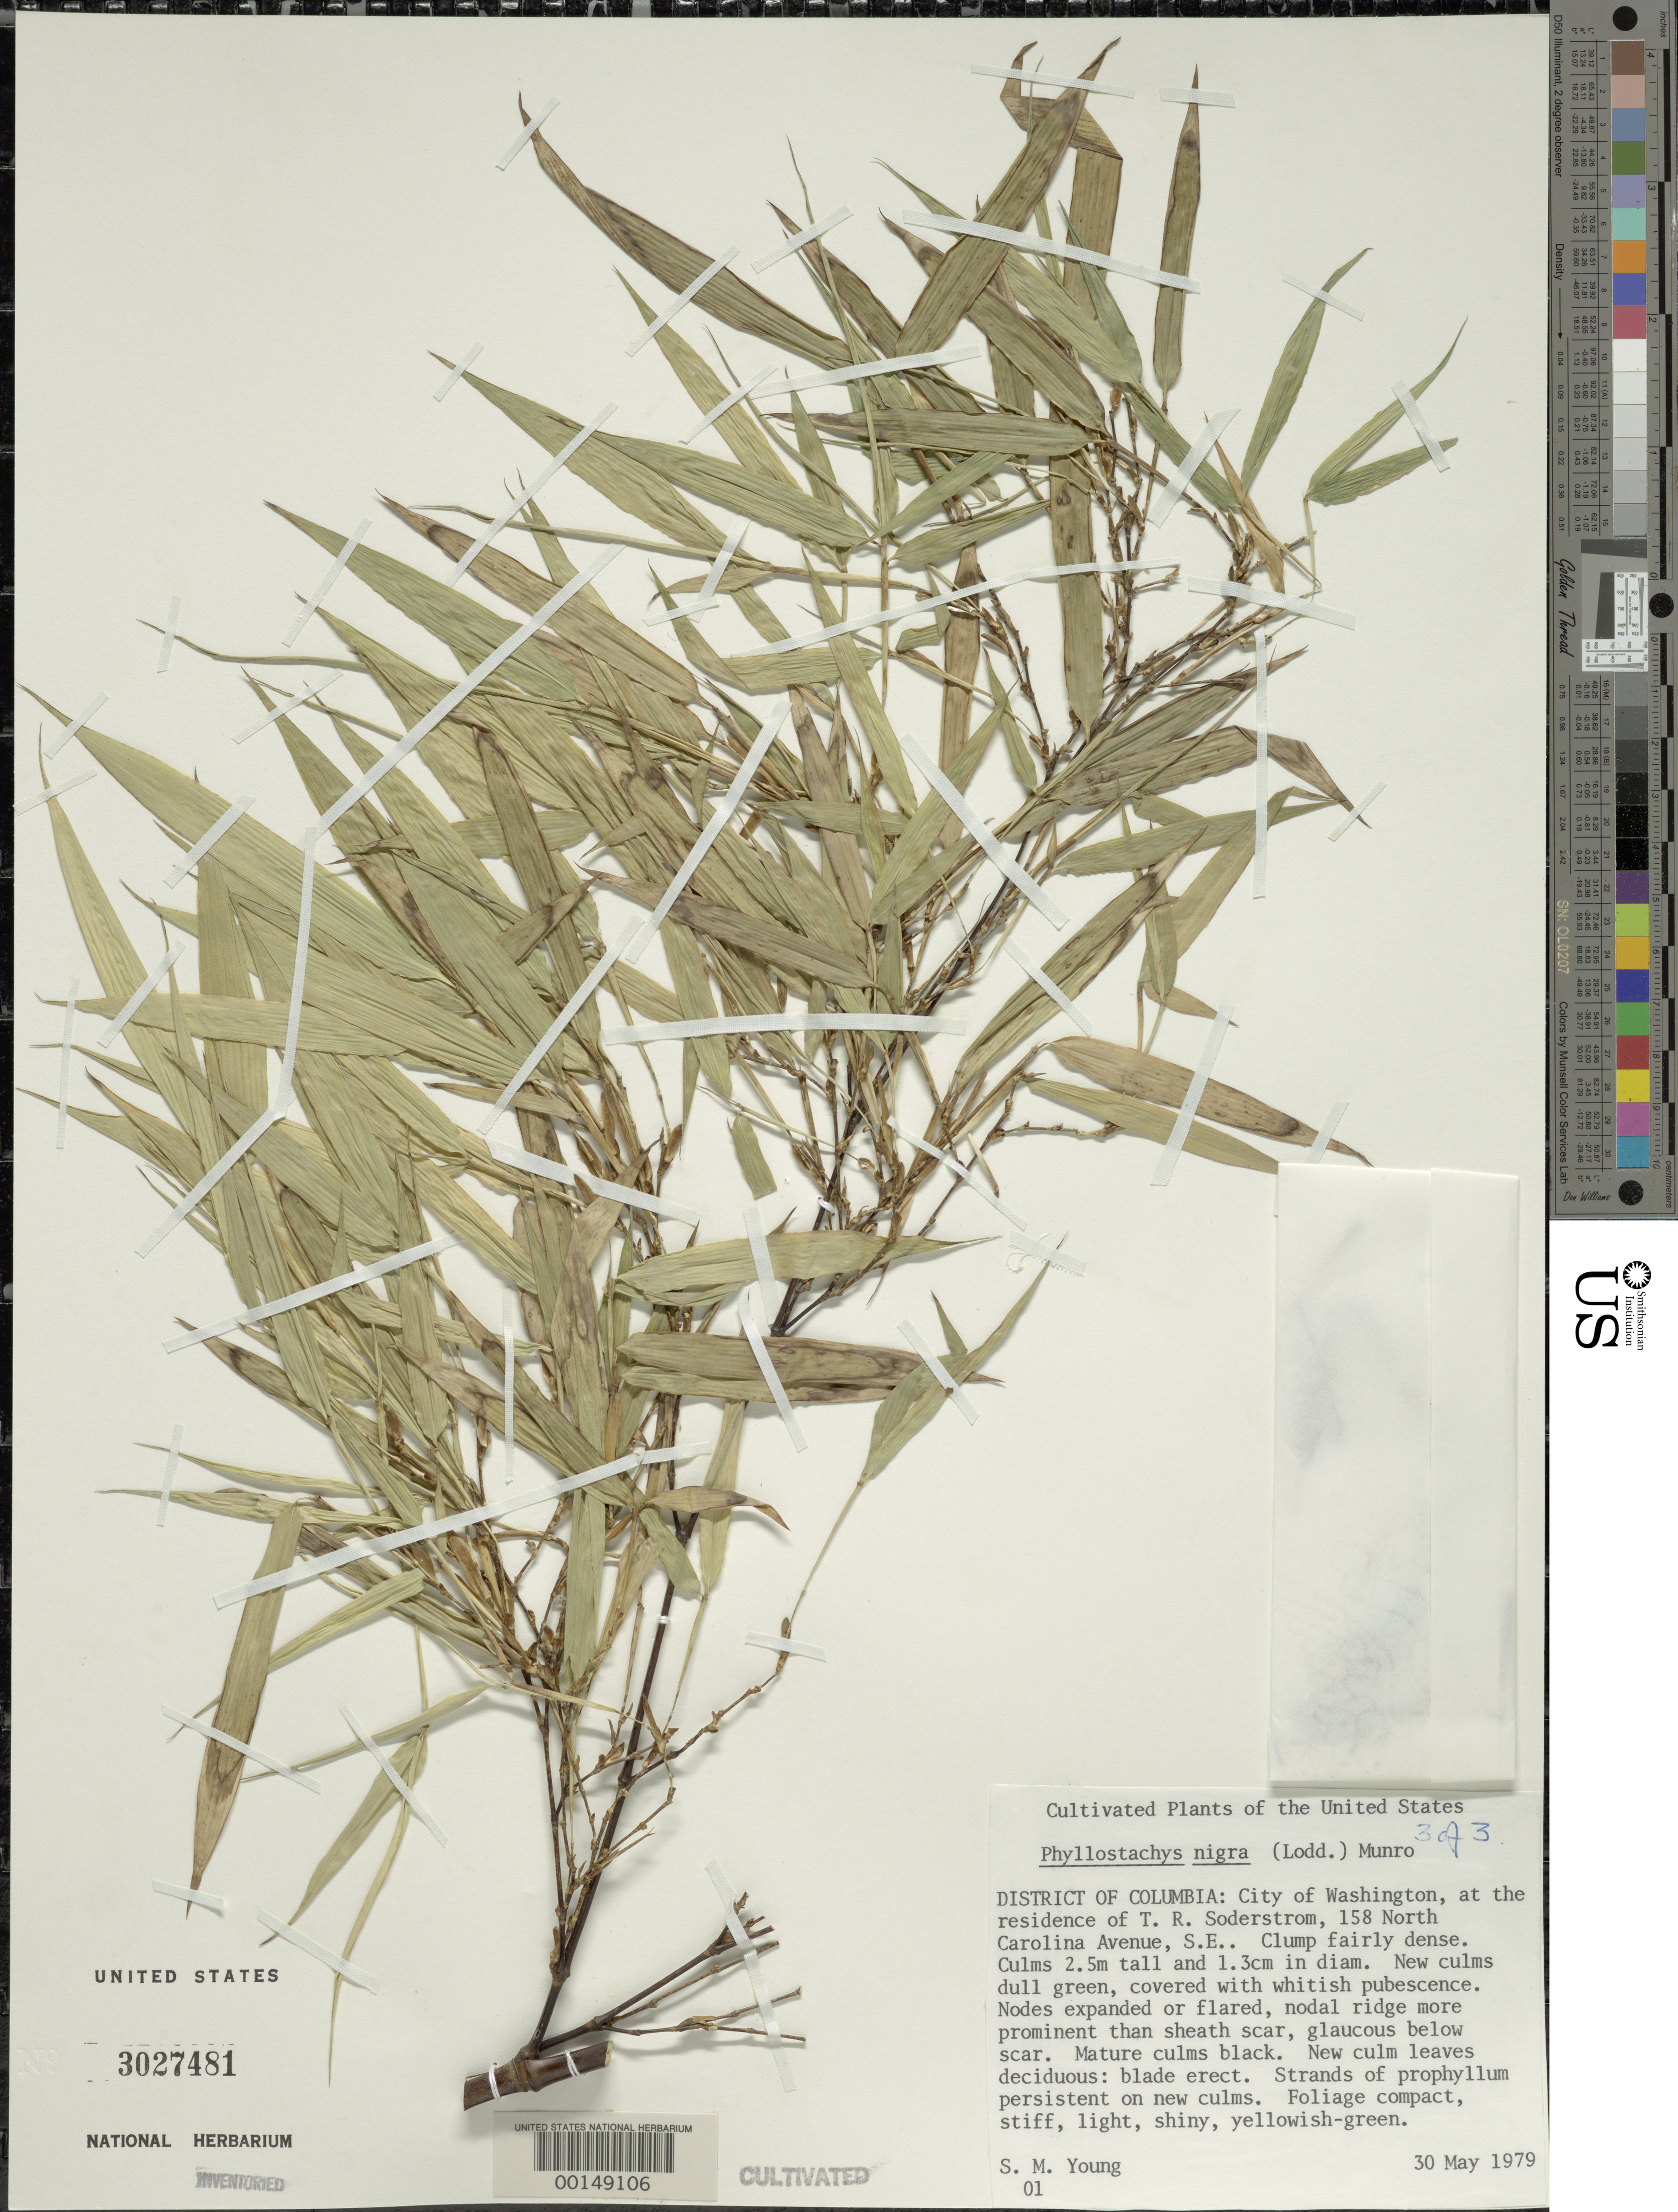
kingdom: Plantae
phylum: Tracheophyta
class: Liliopsida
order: Poales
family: Poaceae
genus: Phyllostachys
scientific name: Phyllostachys nigra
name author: (Lodd. ex Lindl.) Munro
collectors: S. Young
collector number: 01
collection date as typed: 30 May 1979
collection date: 1979-05-30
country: United States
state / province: District of Columbia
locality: Washington, d.c.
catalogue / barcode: US 3027481